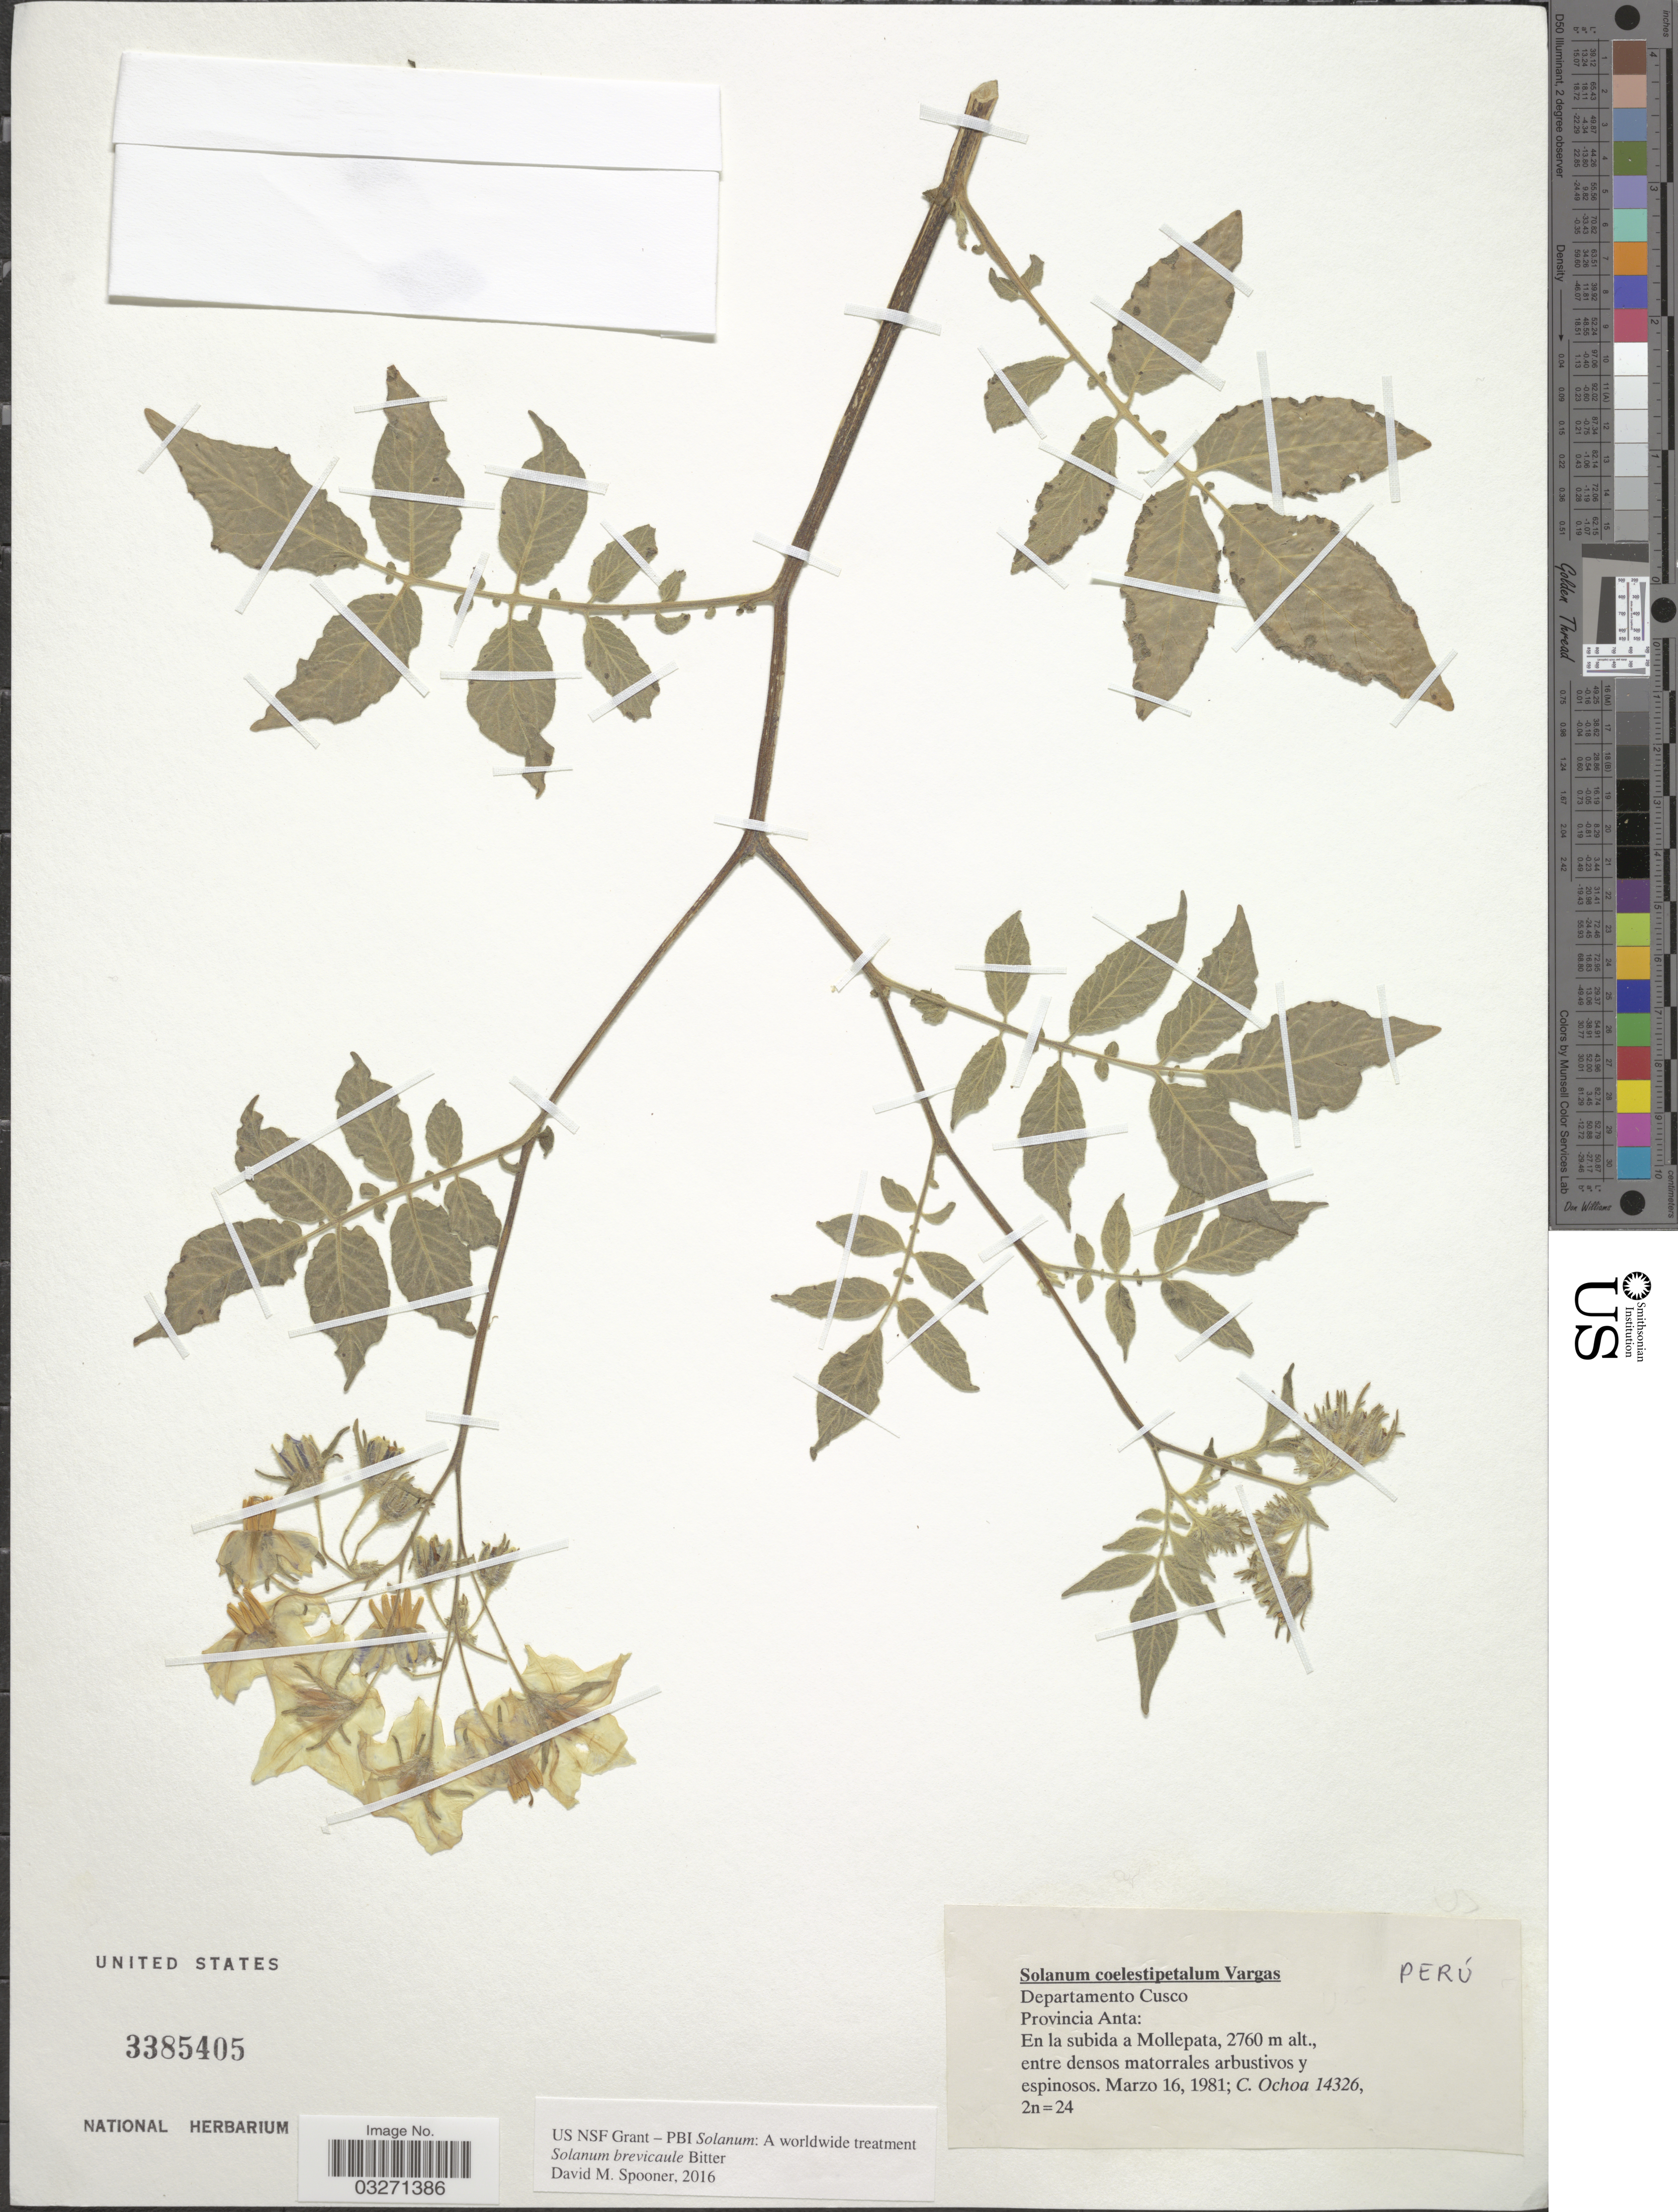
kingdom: Plantae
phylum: Tracheophyta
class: Magnoliopsida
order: Solanales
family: Solanaceae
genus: Solanum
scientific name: Solanum brevicaule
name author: Bitter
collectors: C. Ochoa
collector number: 14326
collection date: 1981-03-16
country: Peru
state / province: Cusco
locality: Departamento Cusco. Provincia Anta: En la subida a Mollepata.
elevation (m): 2760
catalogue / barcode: US 3385405